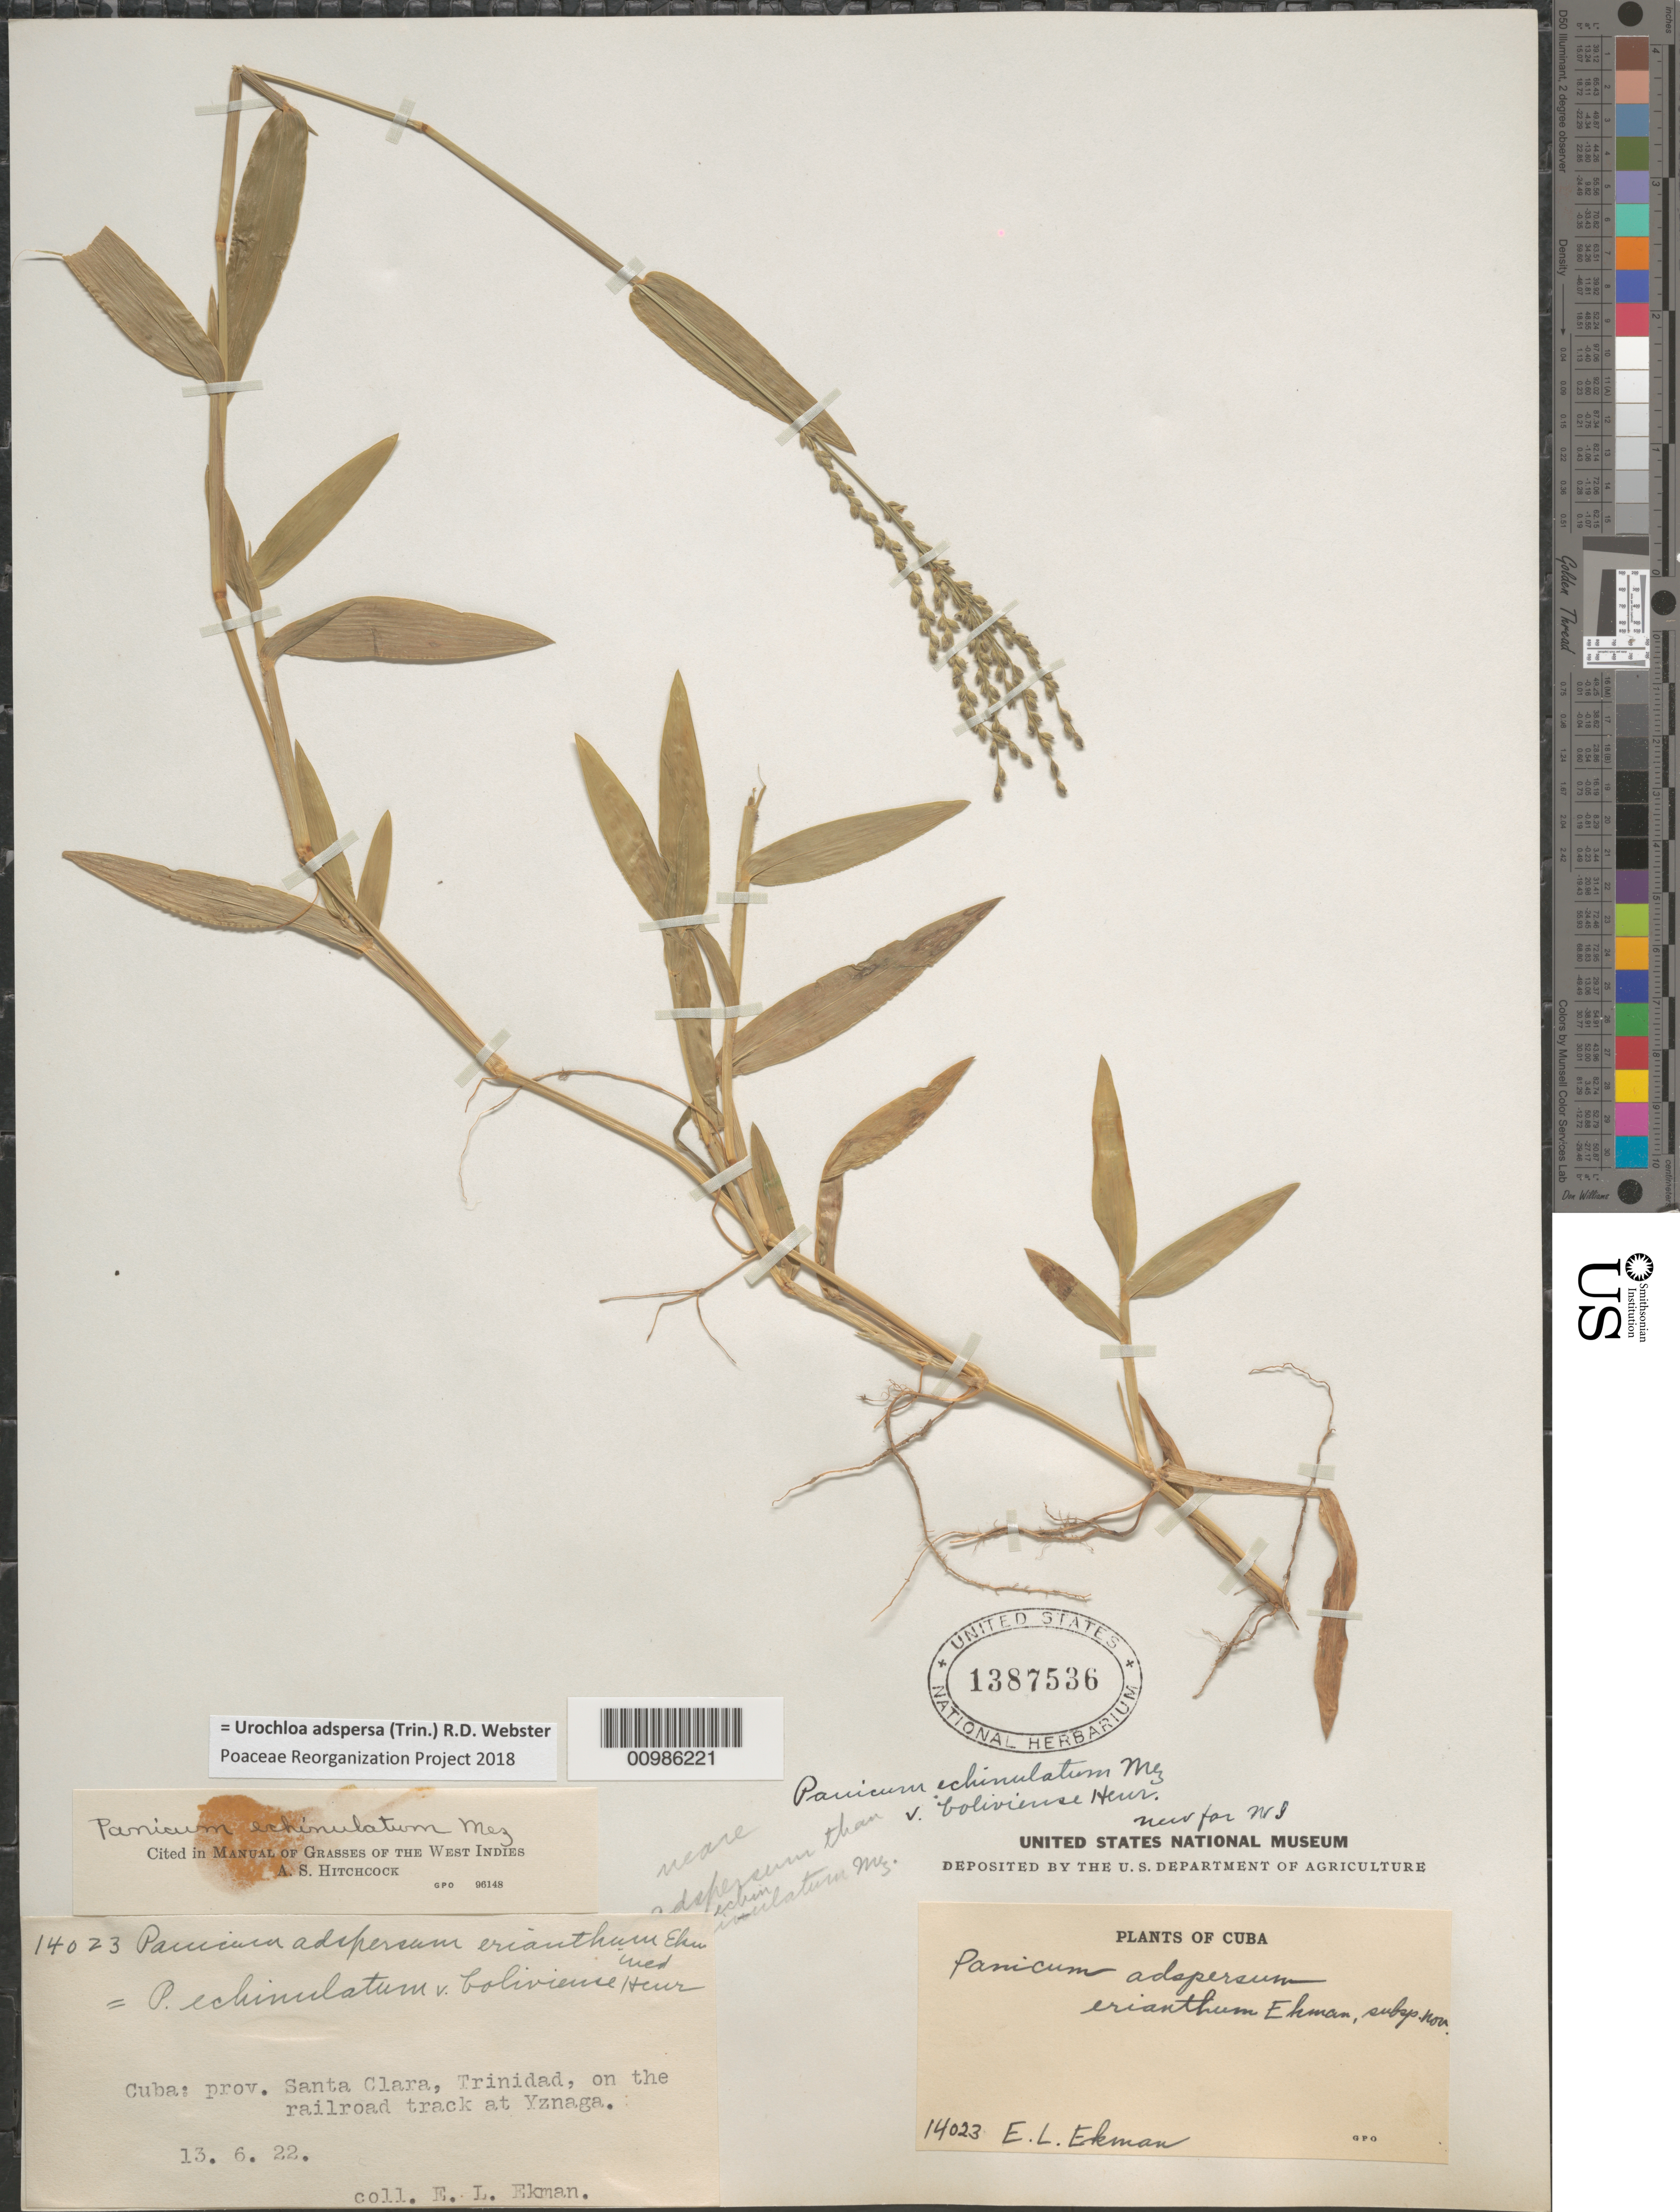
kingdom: Plantae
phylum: Tracheophyta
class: Liliopsida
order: Poales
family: Poaceae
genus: Brachiaria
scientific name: Brachiaria echinulata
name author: (Mez) Parodi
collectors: E. L. Ekman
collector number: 14023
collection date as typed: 13 Jun 1922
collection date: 1922-06-13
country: Cuba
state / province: Sancti Spiritus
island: Cuba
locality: Trinidad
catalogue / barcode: US 1387536